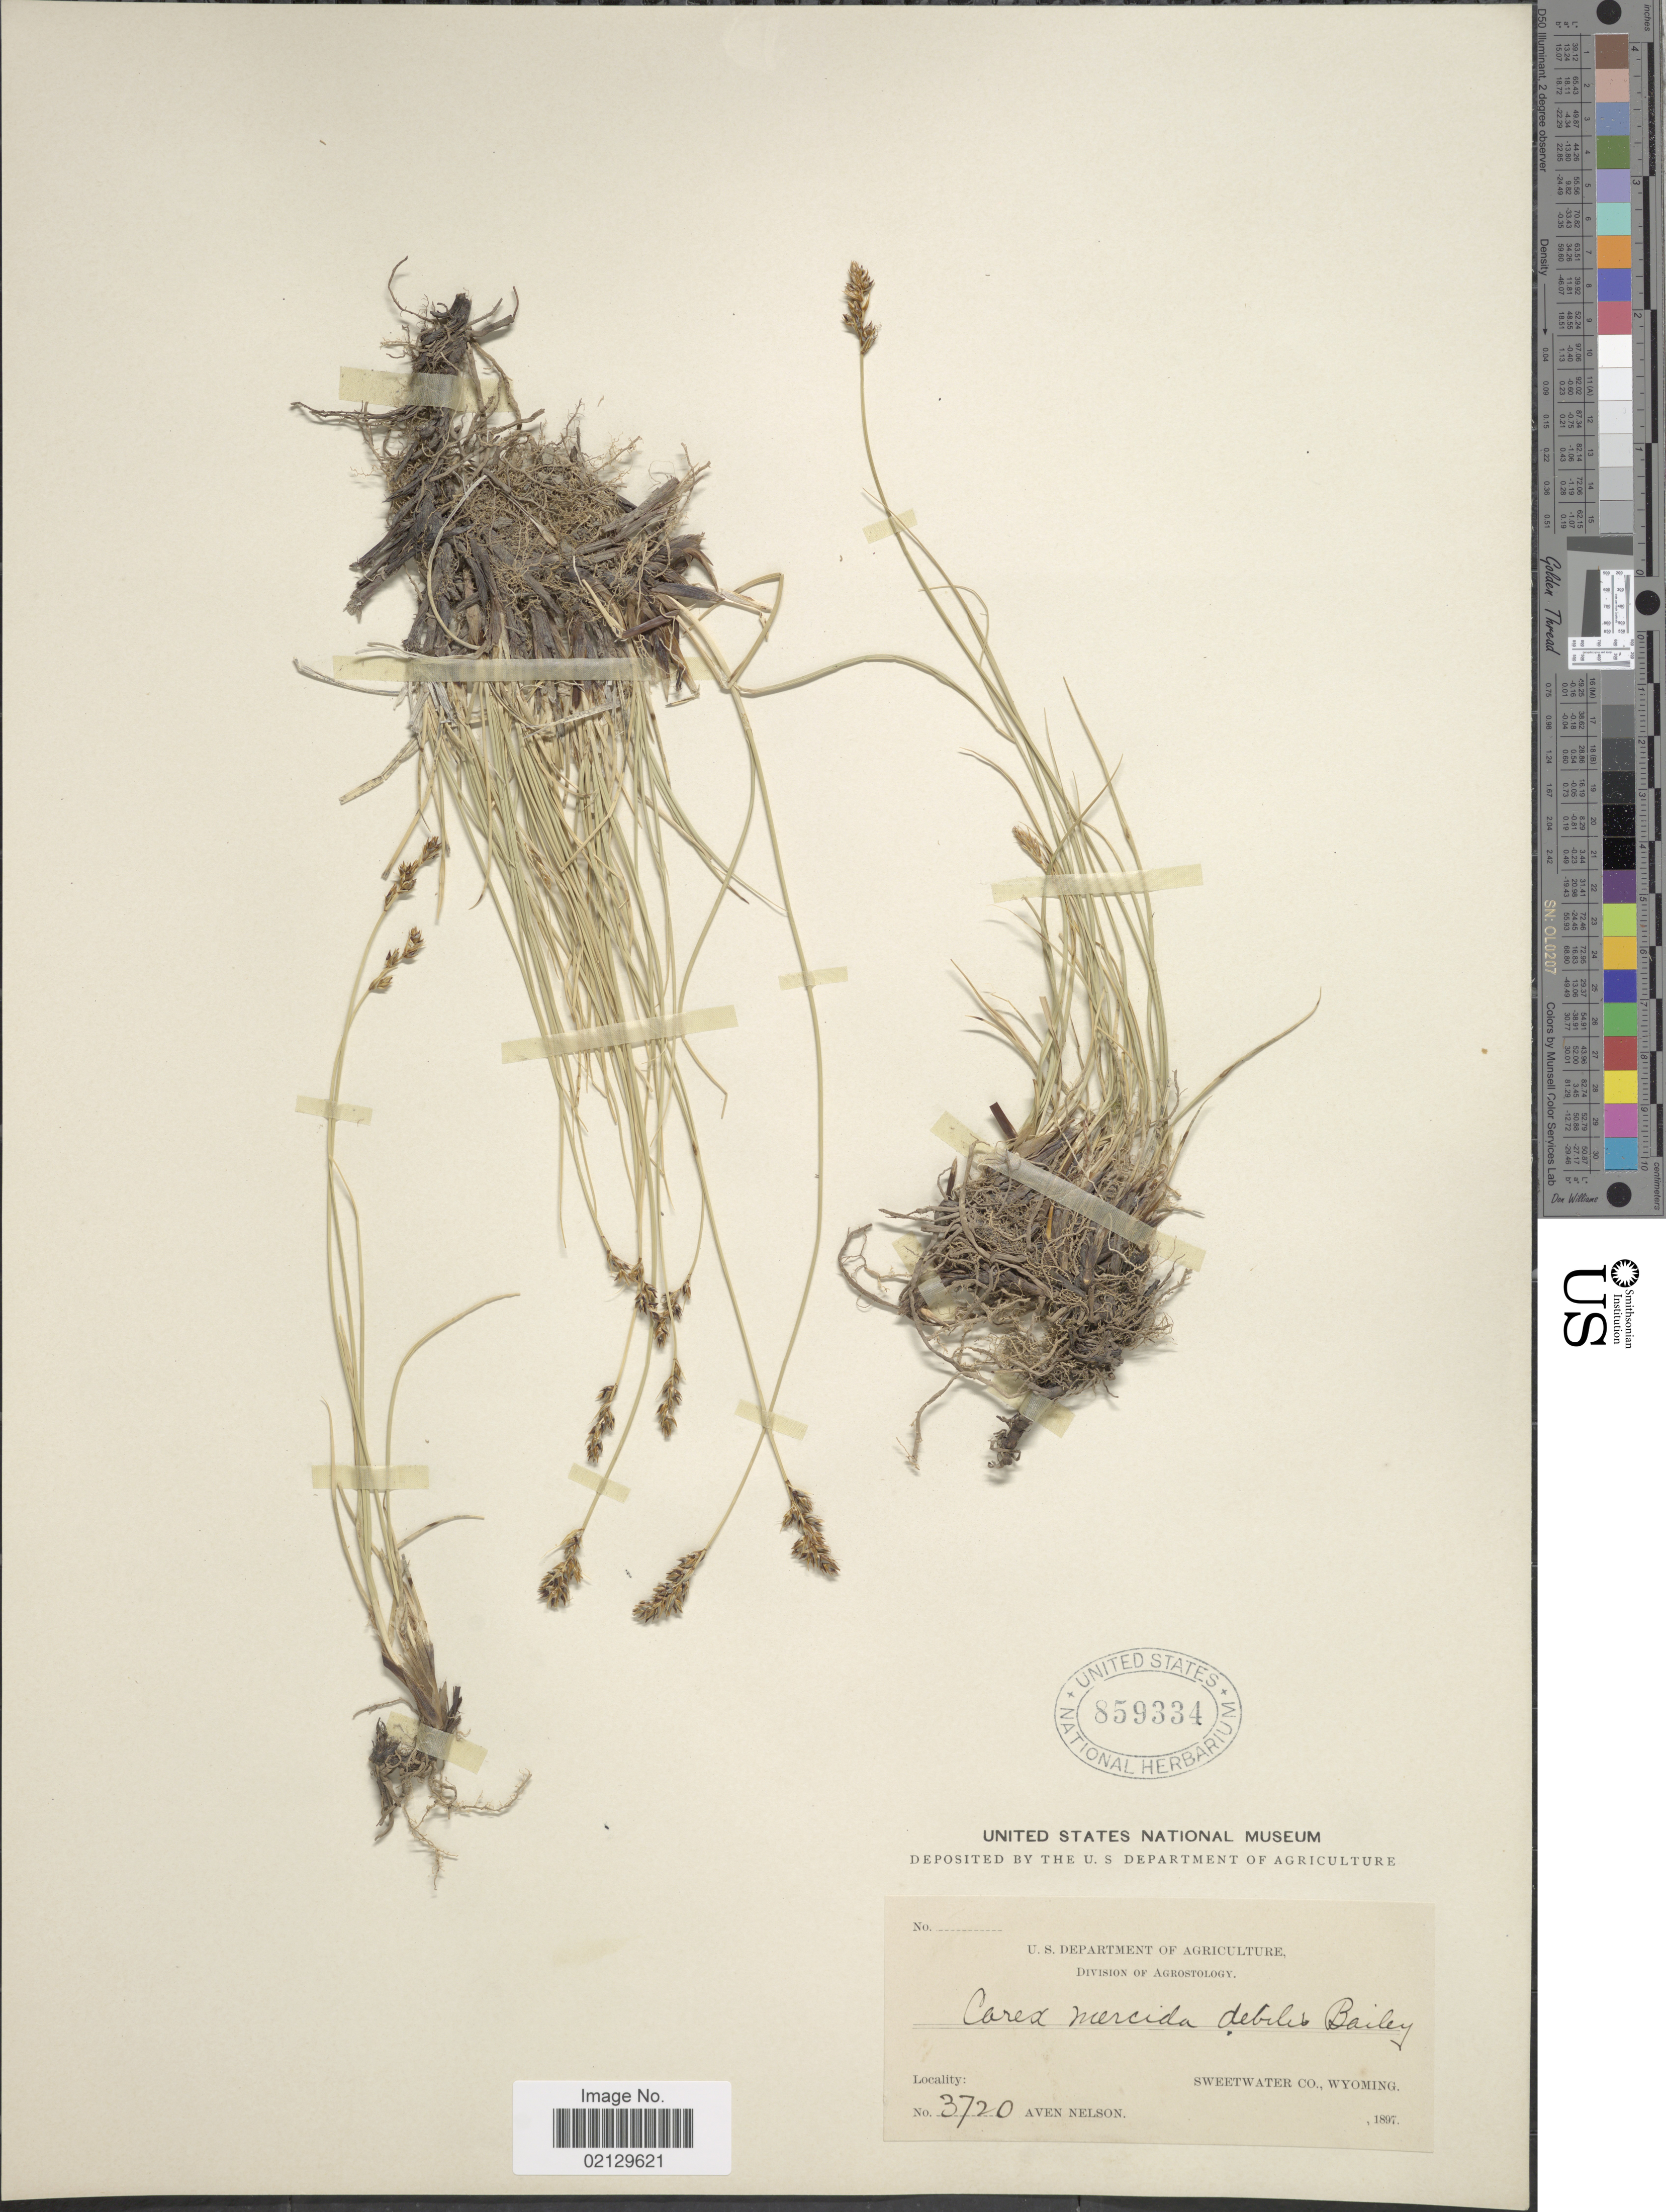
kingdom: Plantae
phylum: Tracheophyta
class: Liliopsida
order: Poales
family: Cyperaceae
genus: Carex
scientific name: Carex praegracilis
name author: W. Boott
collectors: A. Nelson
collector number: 3720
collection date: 1897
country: United States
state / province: Wyoming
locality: Sweetwater Co., Wyoming.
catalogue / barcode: US 859334